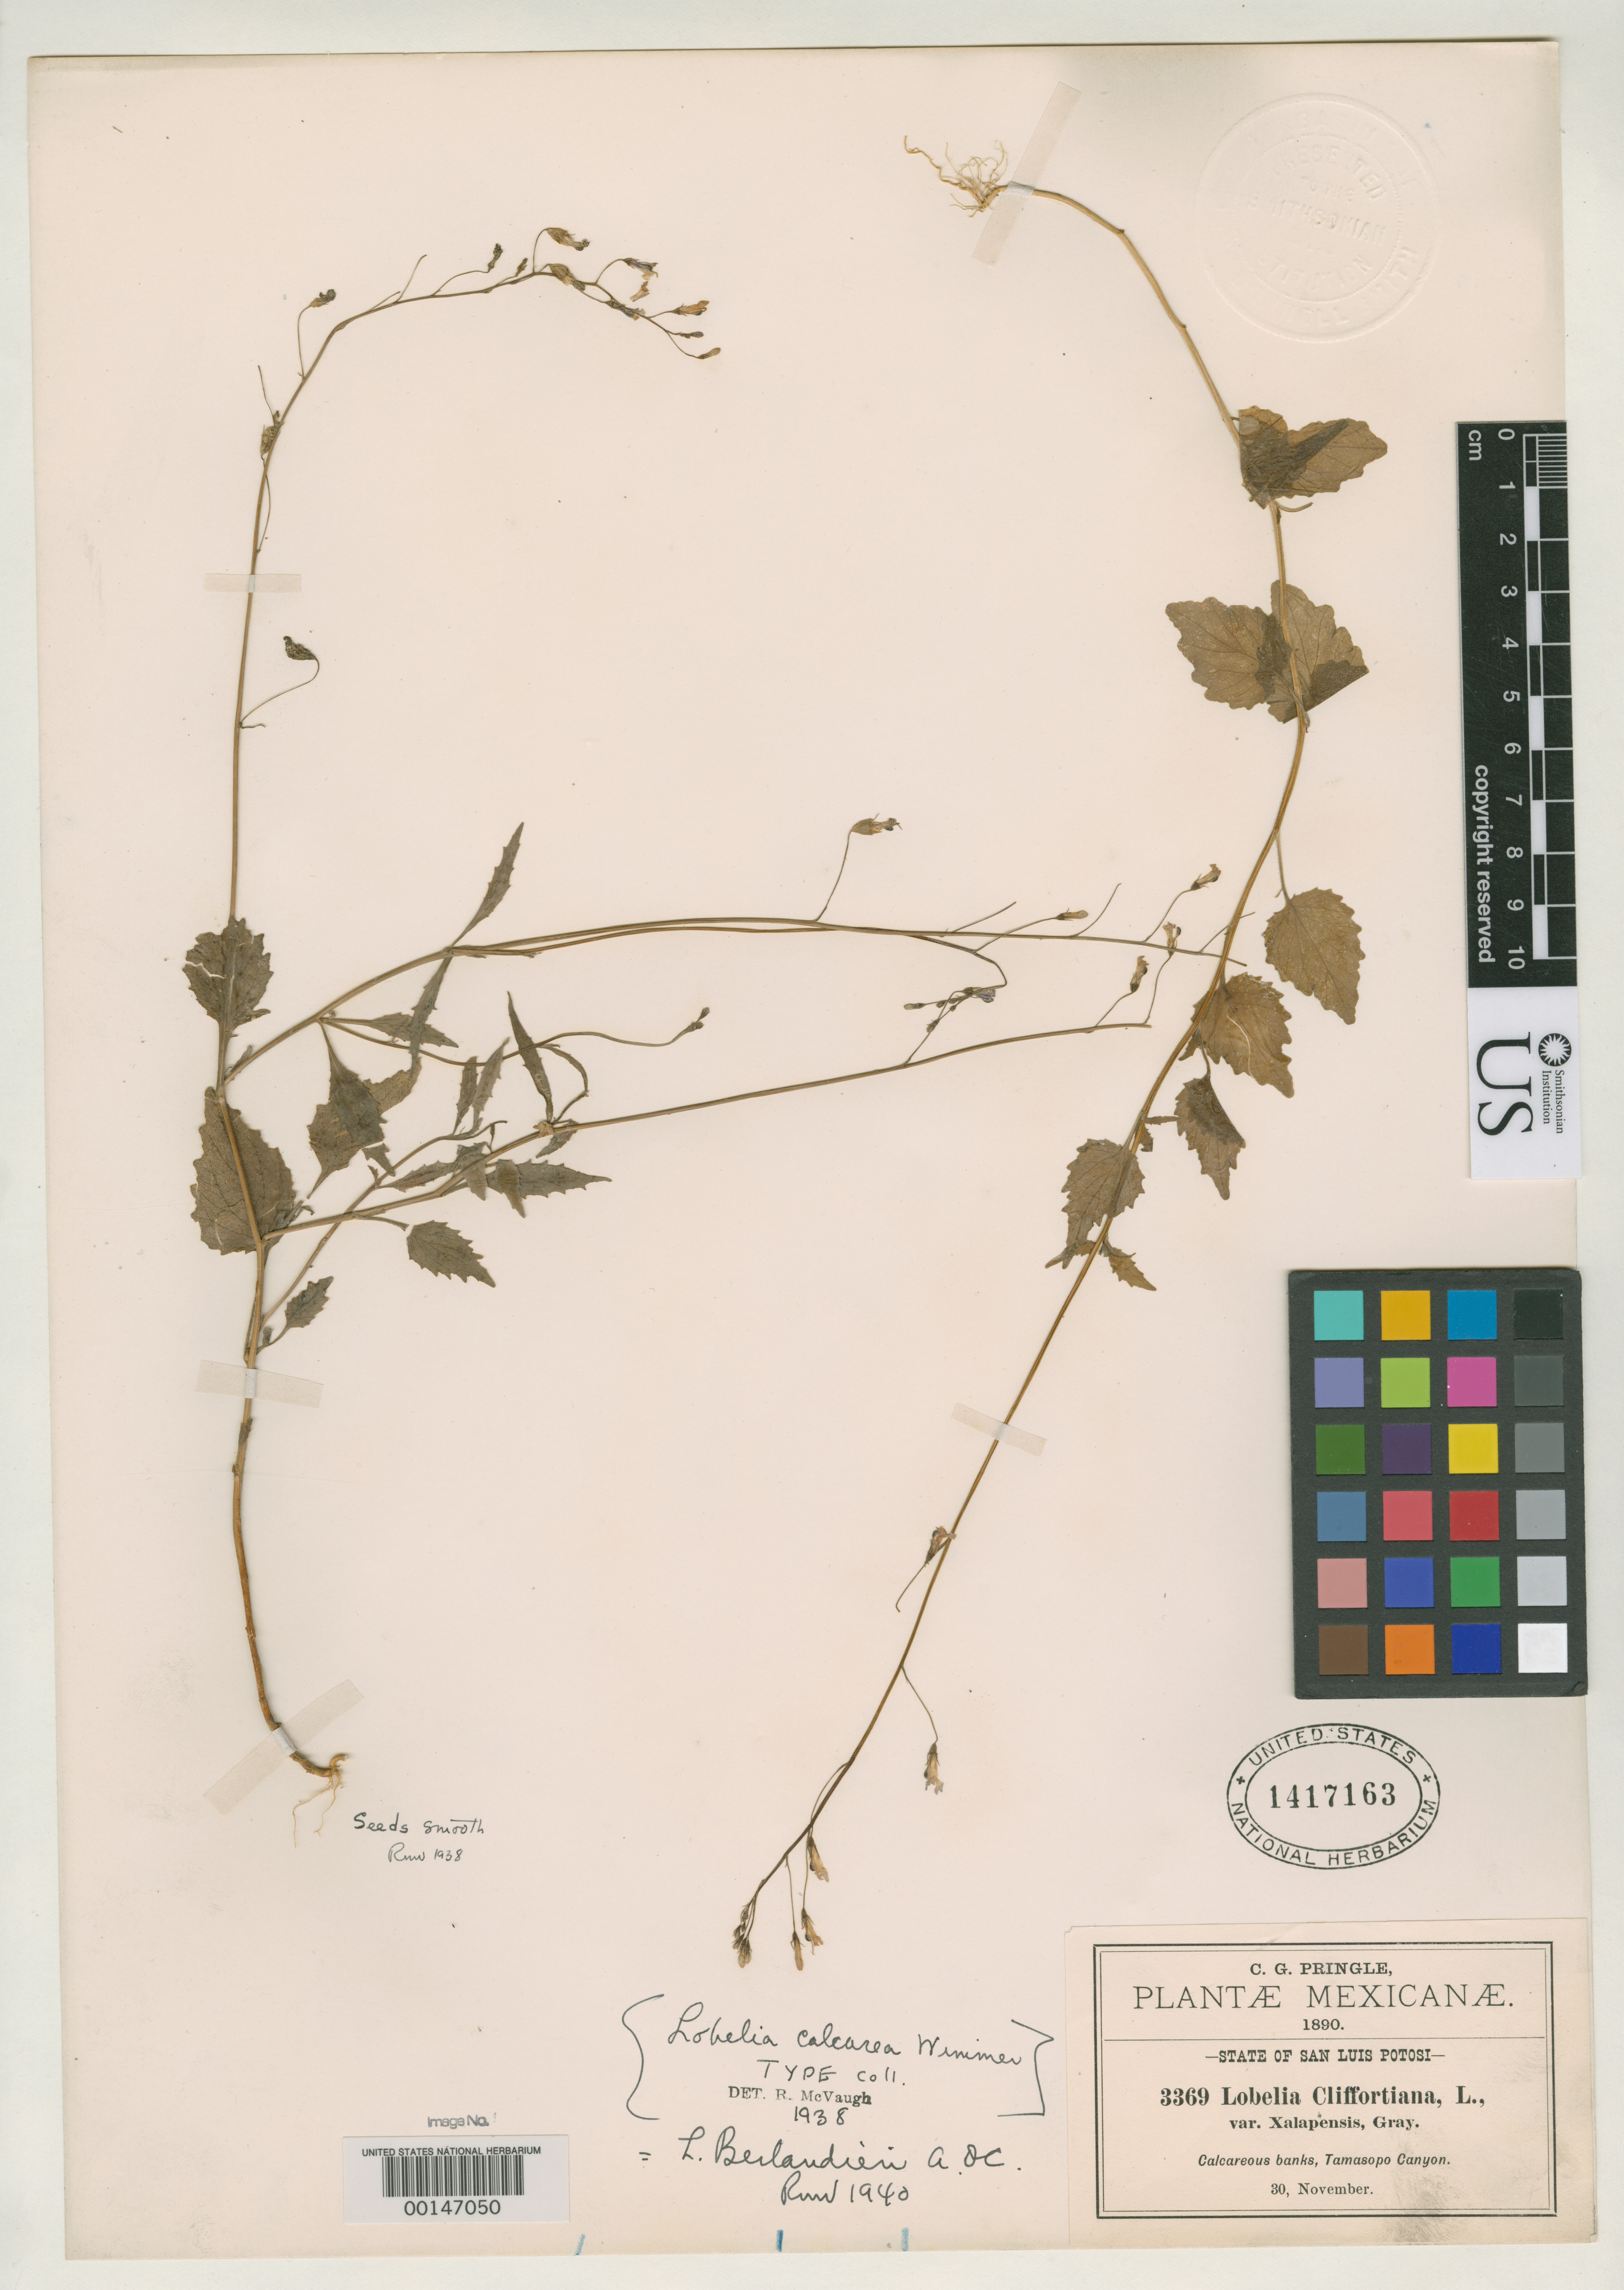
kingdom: Plantae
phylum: Tracheophyta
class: Magnoliopsida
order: Asterales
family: Campanulaceae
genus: Lobelia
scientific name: Lobelia calcarea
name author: E. Wimm.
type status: Syntype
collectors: C. G. Pringle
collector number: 3369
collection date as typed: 30 Nov 1890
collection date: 1890-11-30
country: Mexico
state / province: San Luis Potosi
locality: Calcareous banks, Tamasopo Canyon.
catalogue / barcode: US 1417163